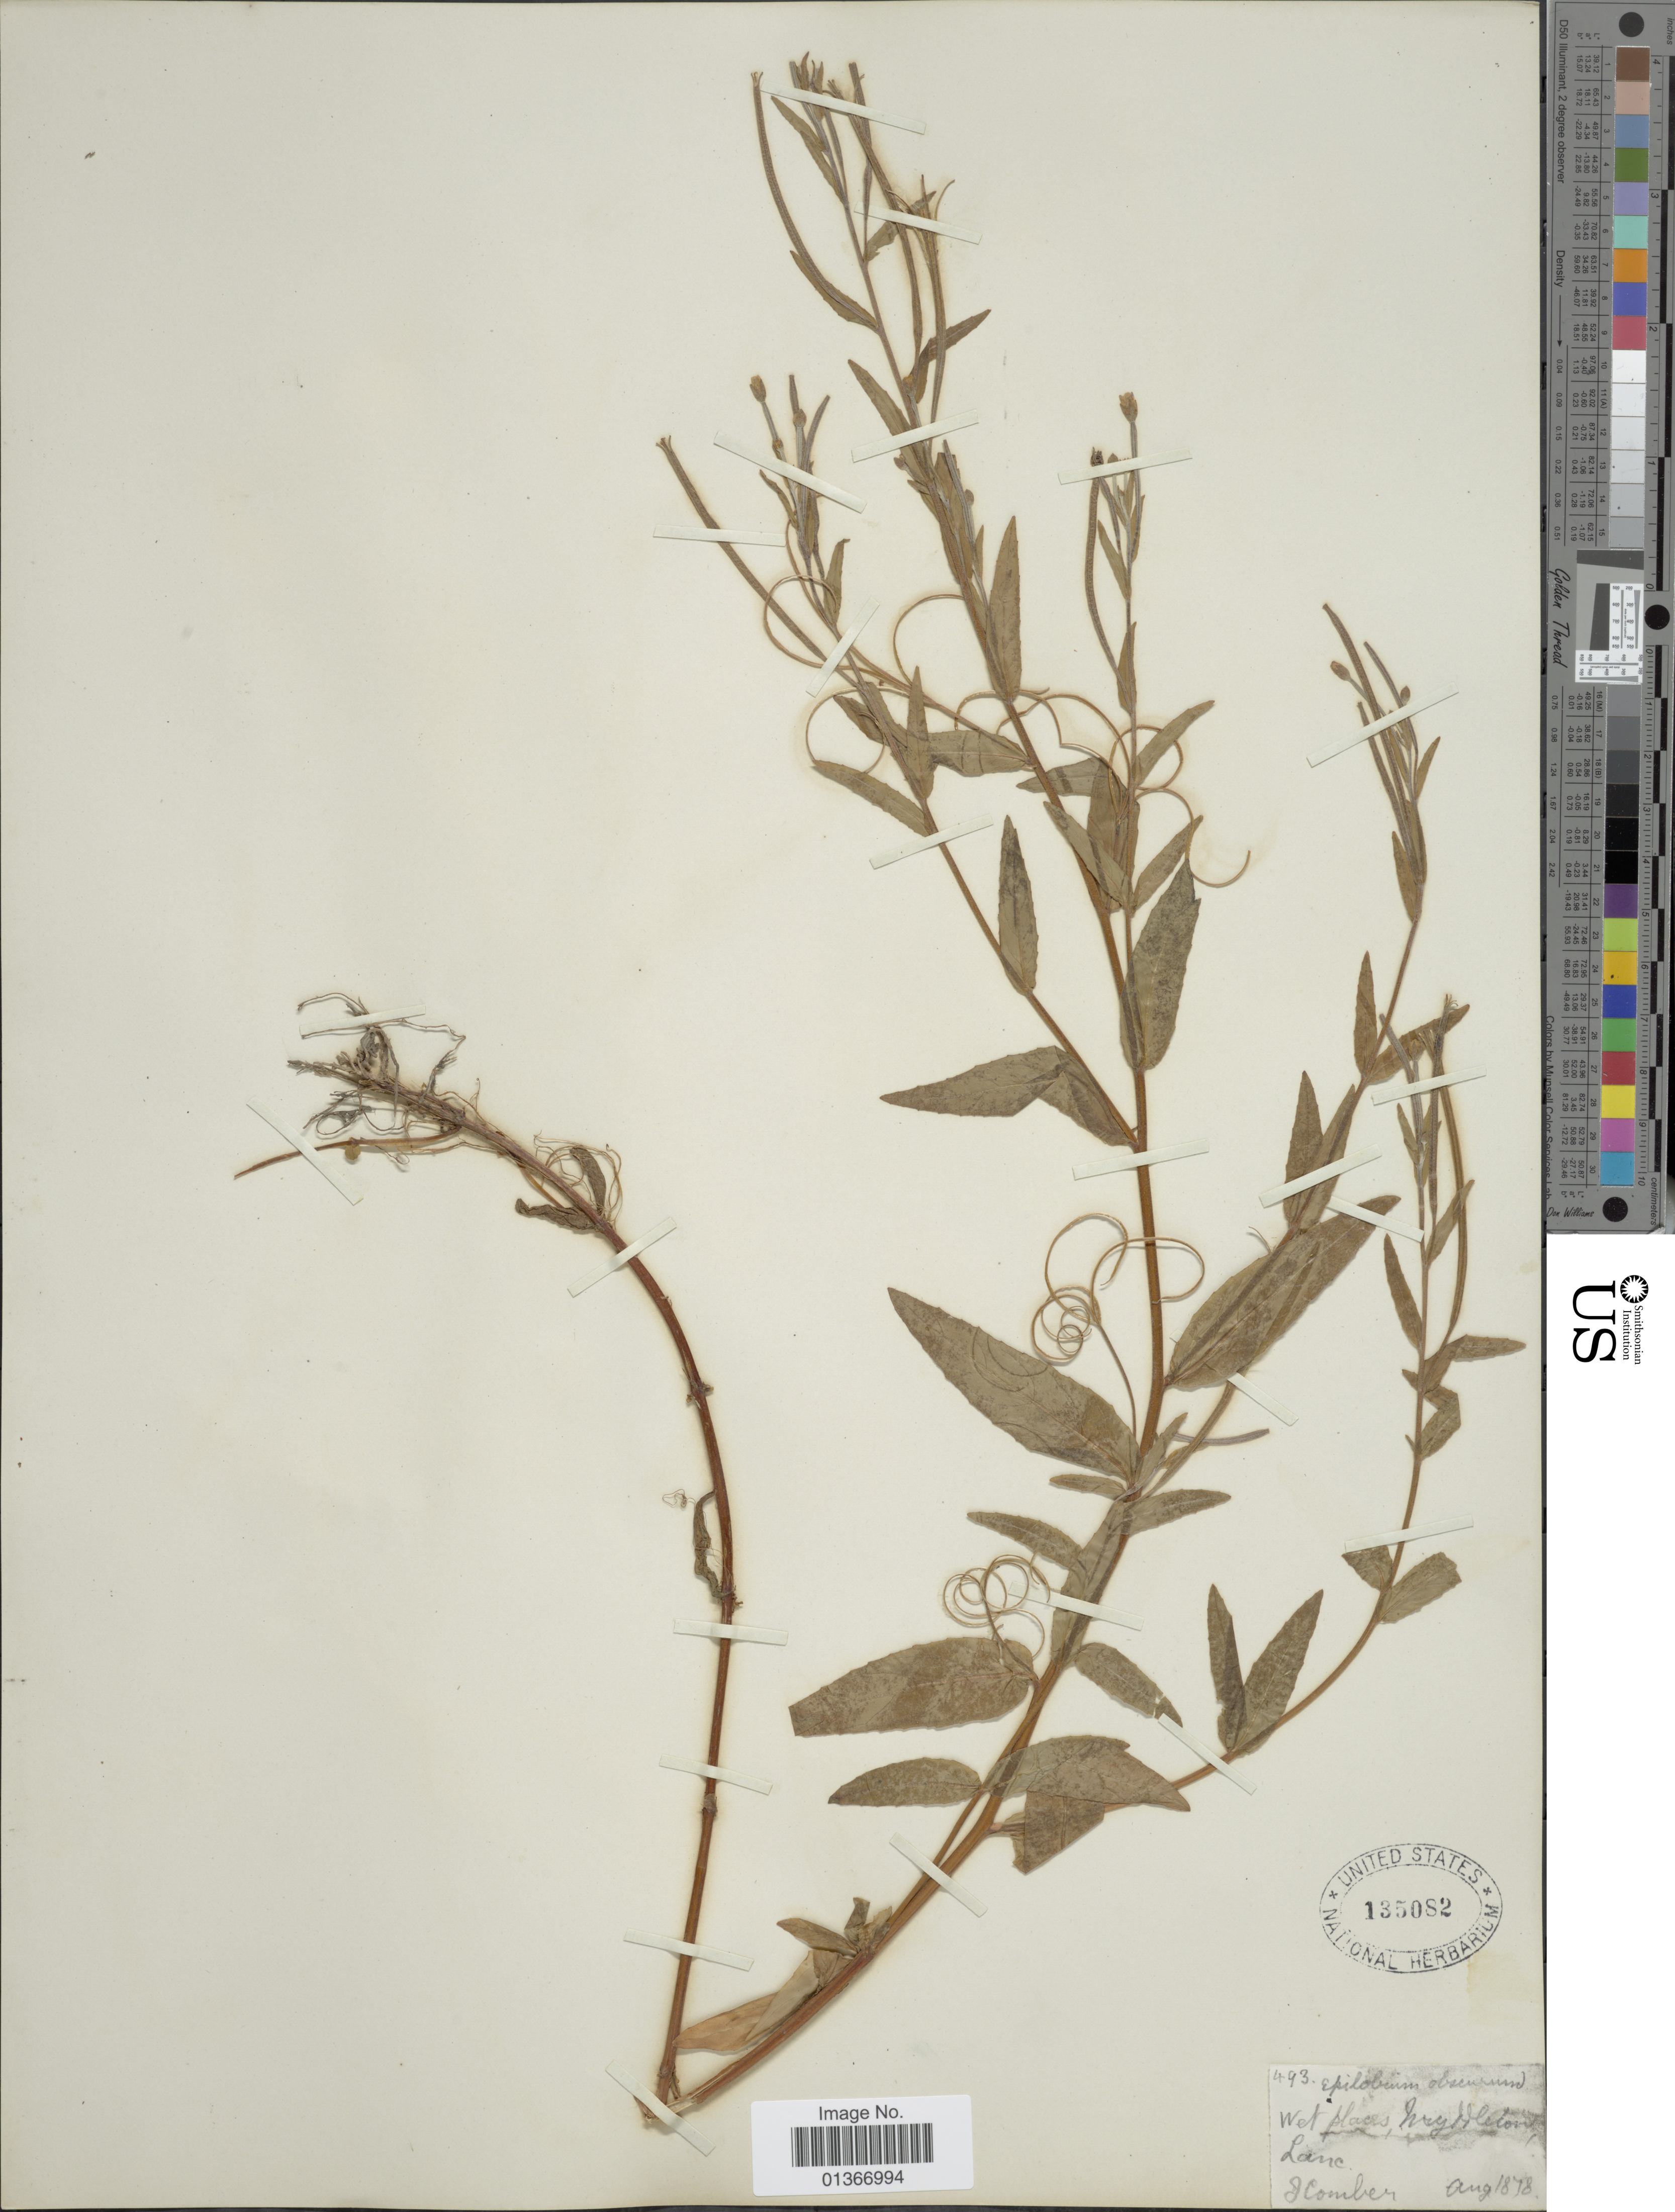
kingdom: Plantae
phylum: Tracheophyta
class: Magnoliopsida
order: Myrtales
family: Onagraceae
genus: Epilobium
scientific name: Epilobium obscurum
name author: Schreb.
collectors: J. Comber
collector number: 493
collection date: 1878-08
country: United Kingdom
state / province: England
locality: Myddleton, Lanc.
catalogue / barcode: US 135082